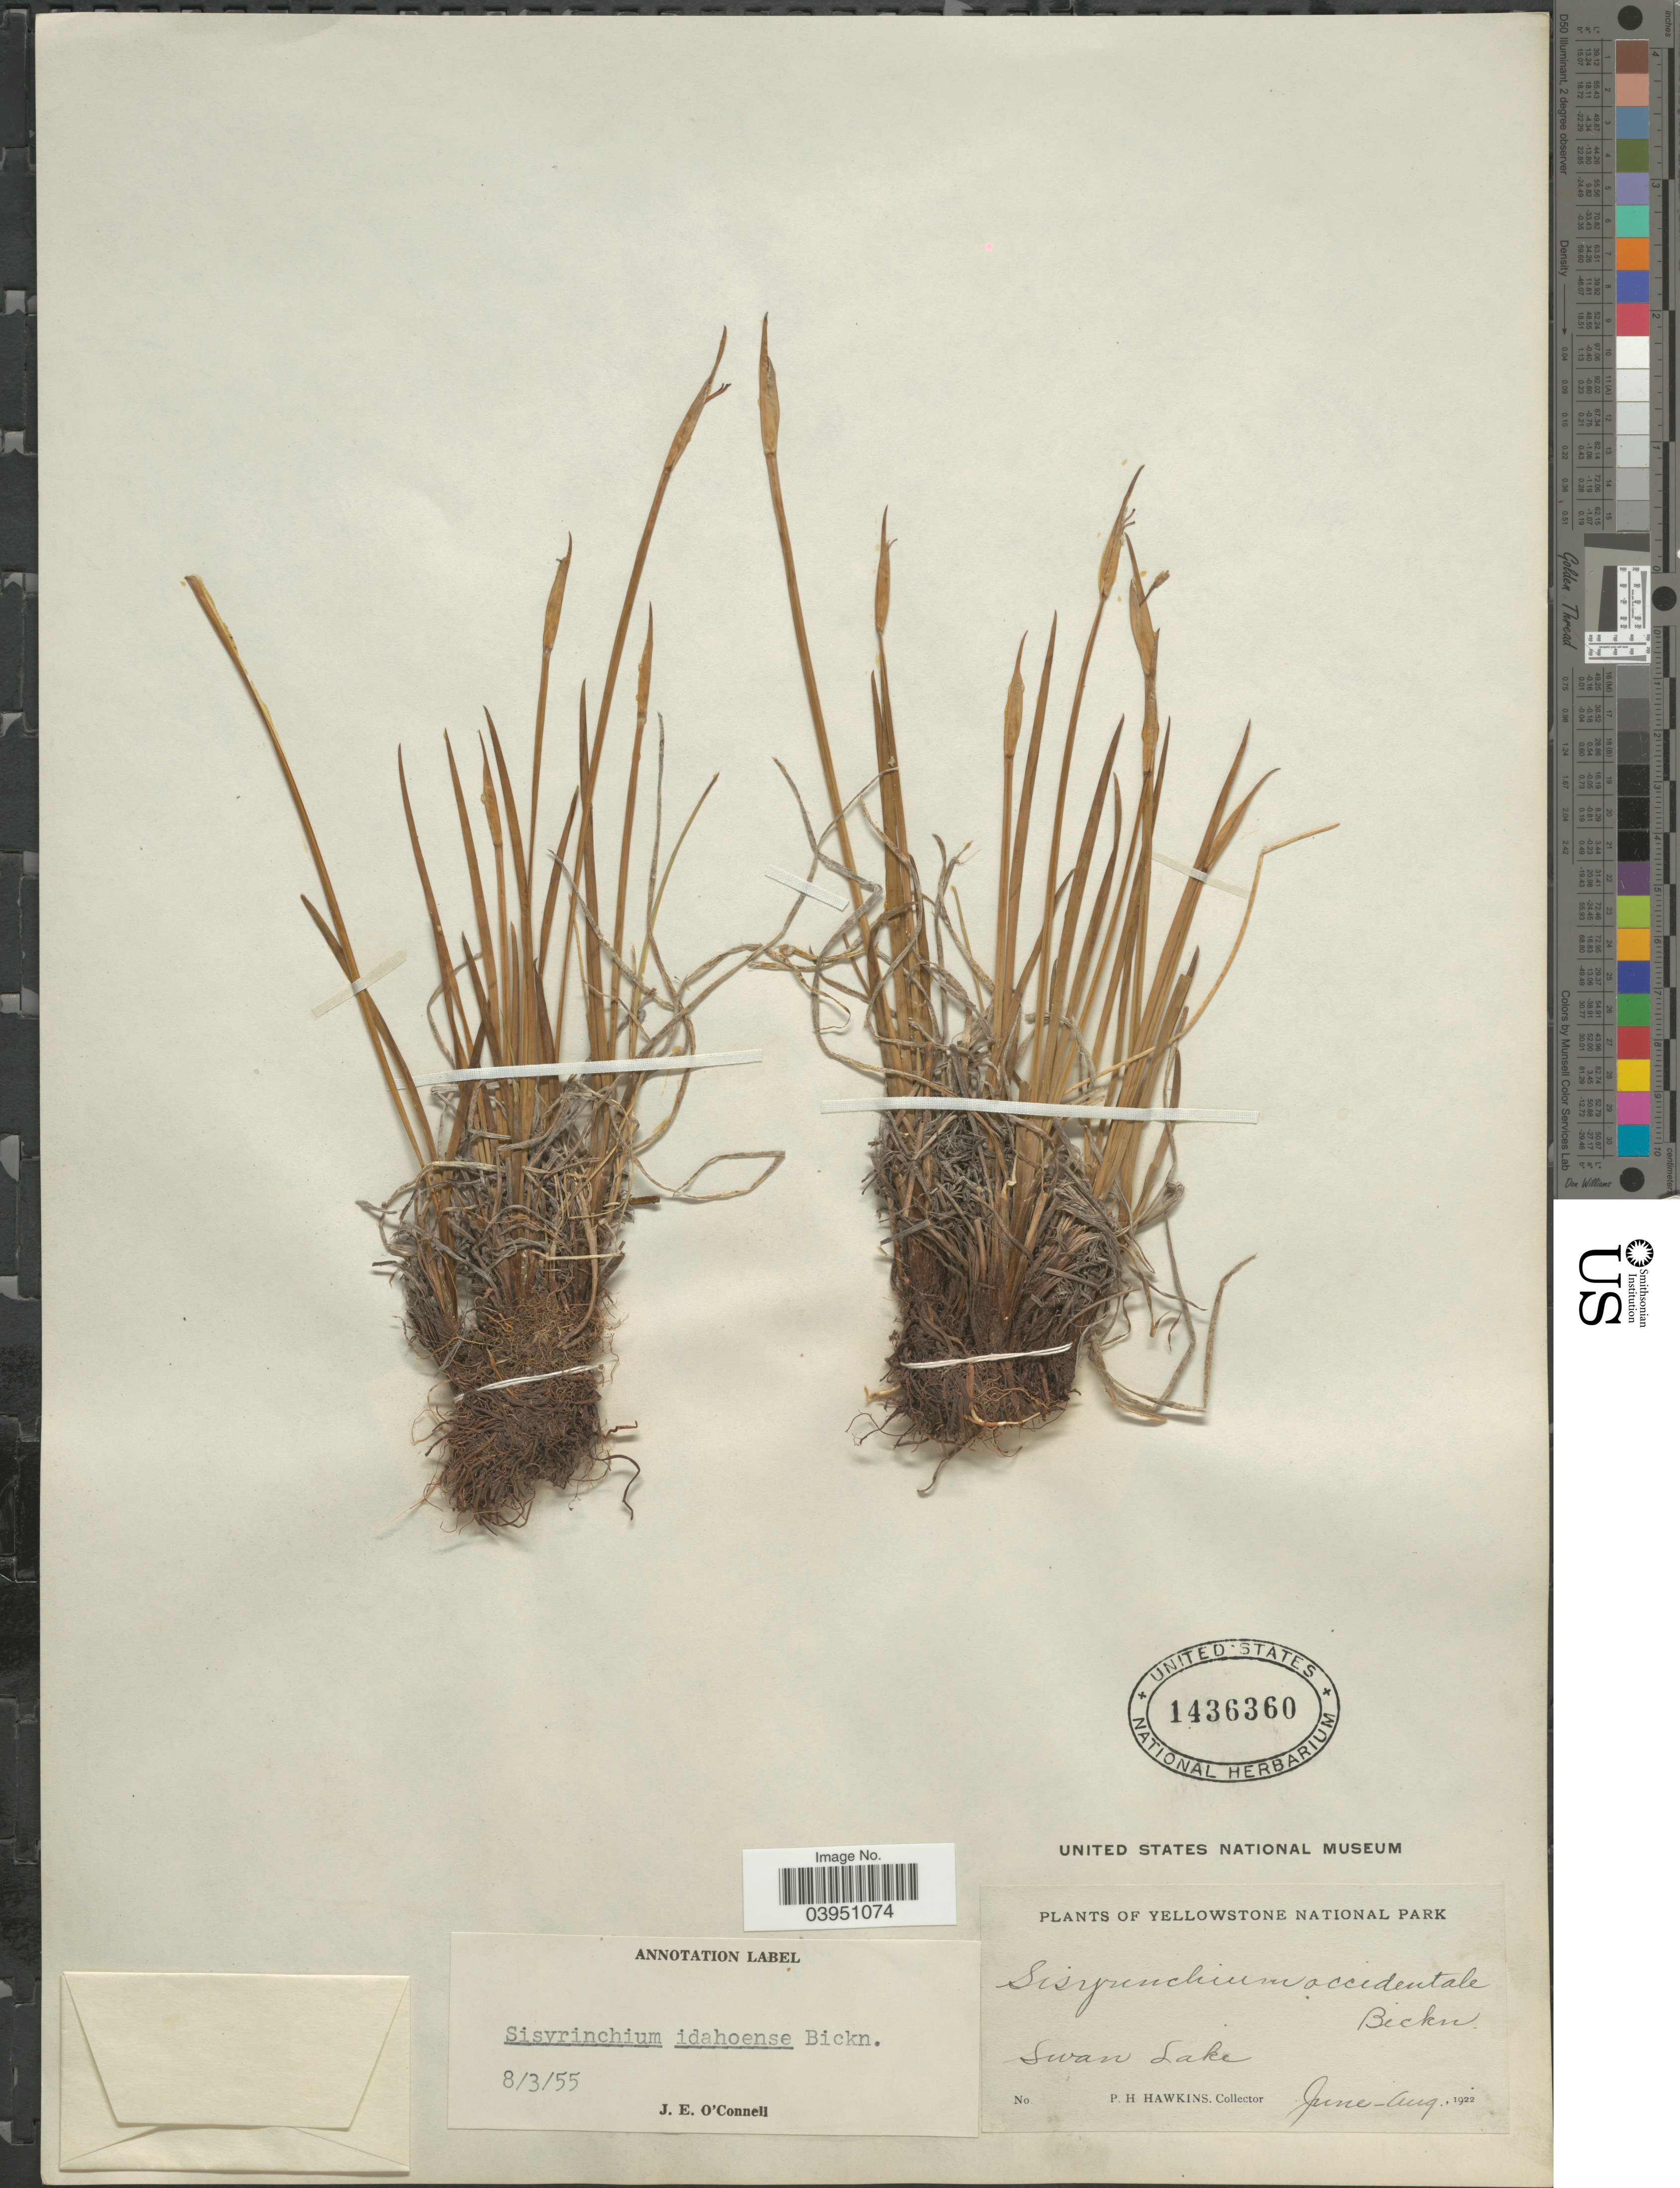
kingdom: Plantae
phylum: Tracheophyta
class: Liliopsida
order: Asparagales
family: Iridaceae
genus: Sisyrinchium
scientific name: Sisyrinchium idahoense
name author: E.P. Bicknell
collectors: P. Hawkins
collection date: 1922-06/1922-08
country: United States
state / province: Wyoming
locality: Yellowstone National Park. Swan Lake.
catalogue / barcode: US 1436360